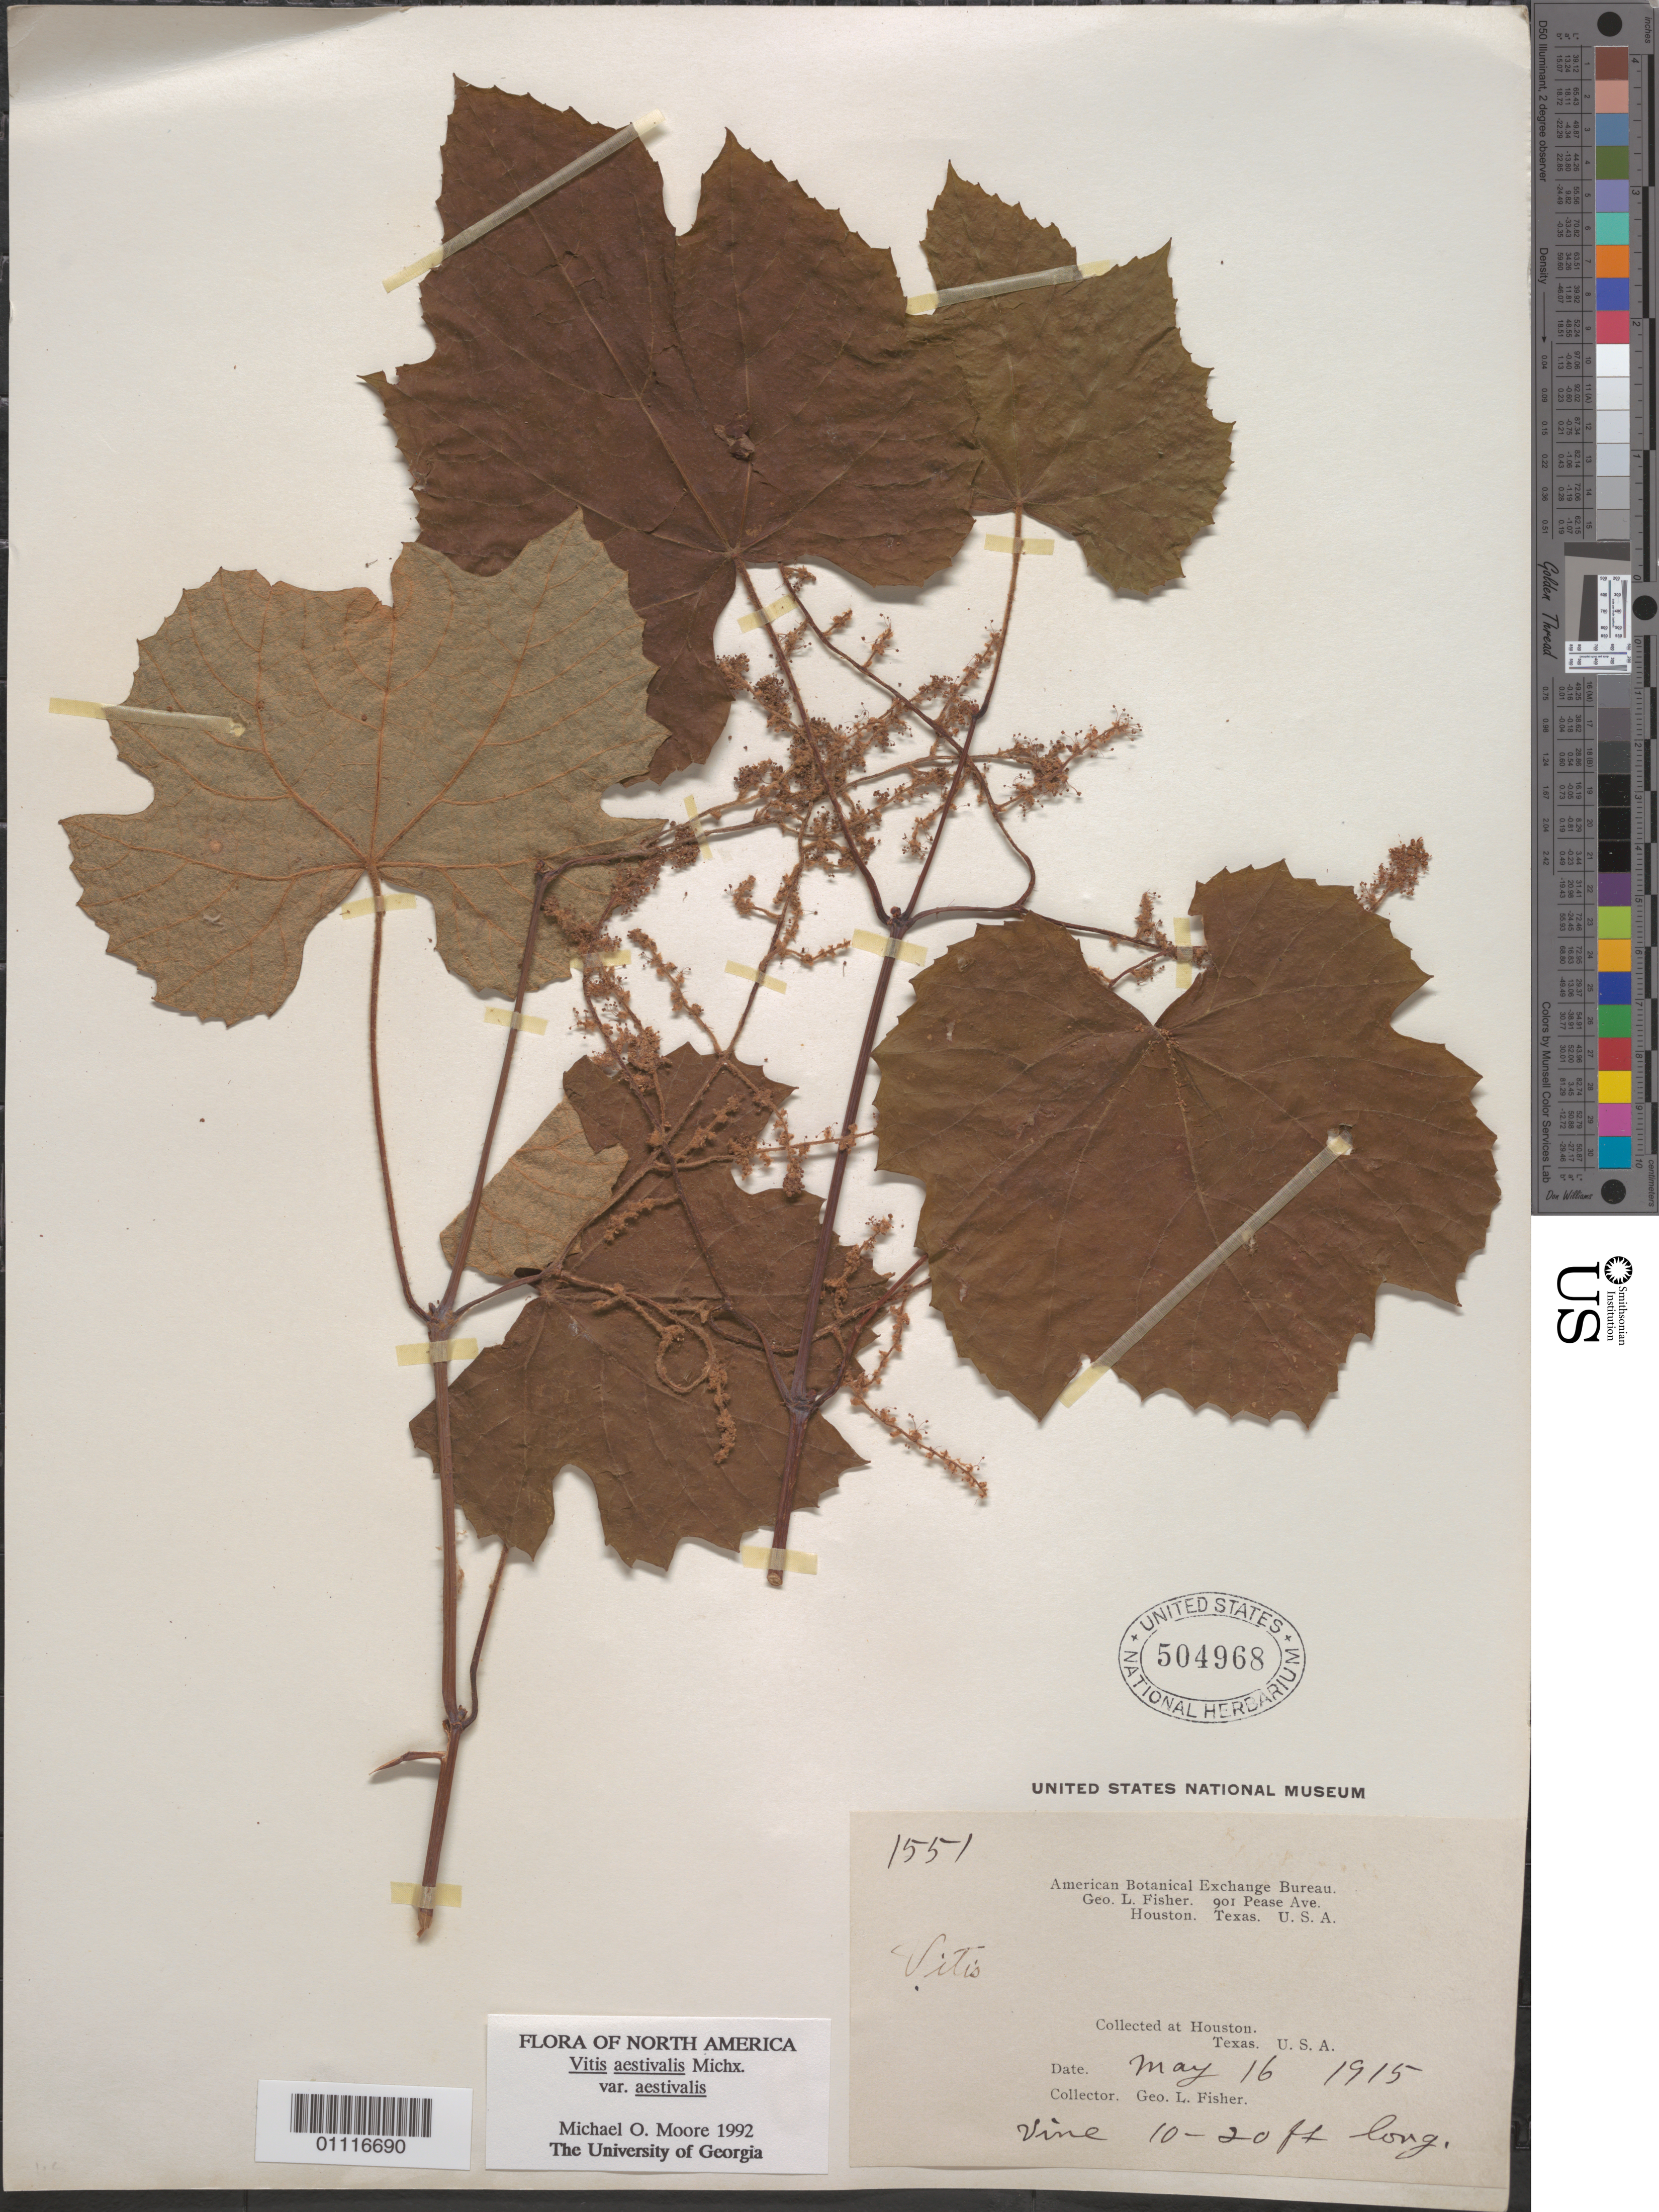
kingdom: Plantae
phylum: Tracheophyta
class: Magnoliopsida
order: Vitales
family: Vitaceae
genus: Vitis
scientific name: Vitis aestivalis var. aestivalis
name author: Michx.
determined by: Moore, M. O.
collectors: G. L. Fisher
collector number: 1551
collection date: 1915-05-16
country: United States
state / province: Texas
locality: Houston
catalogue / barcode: US 504968